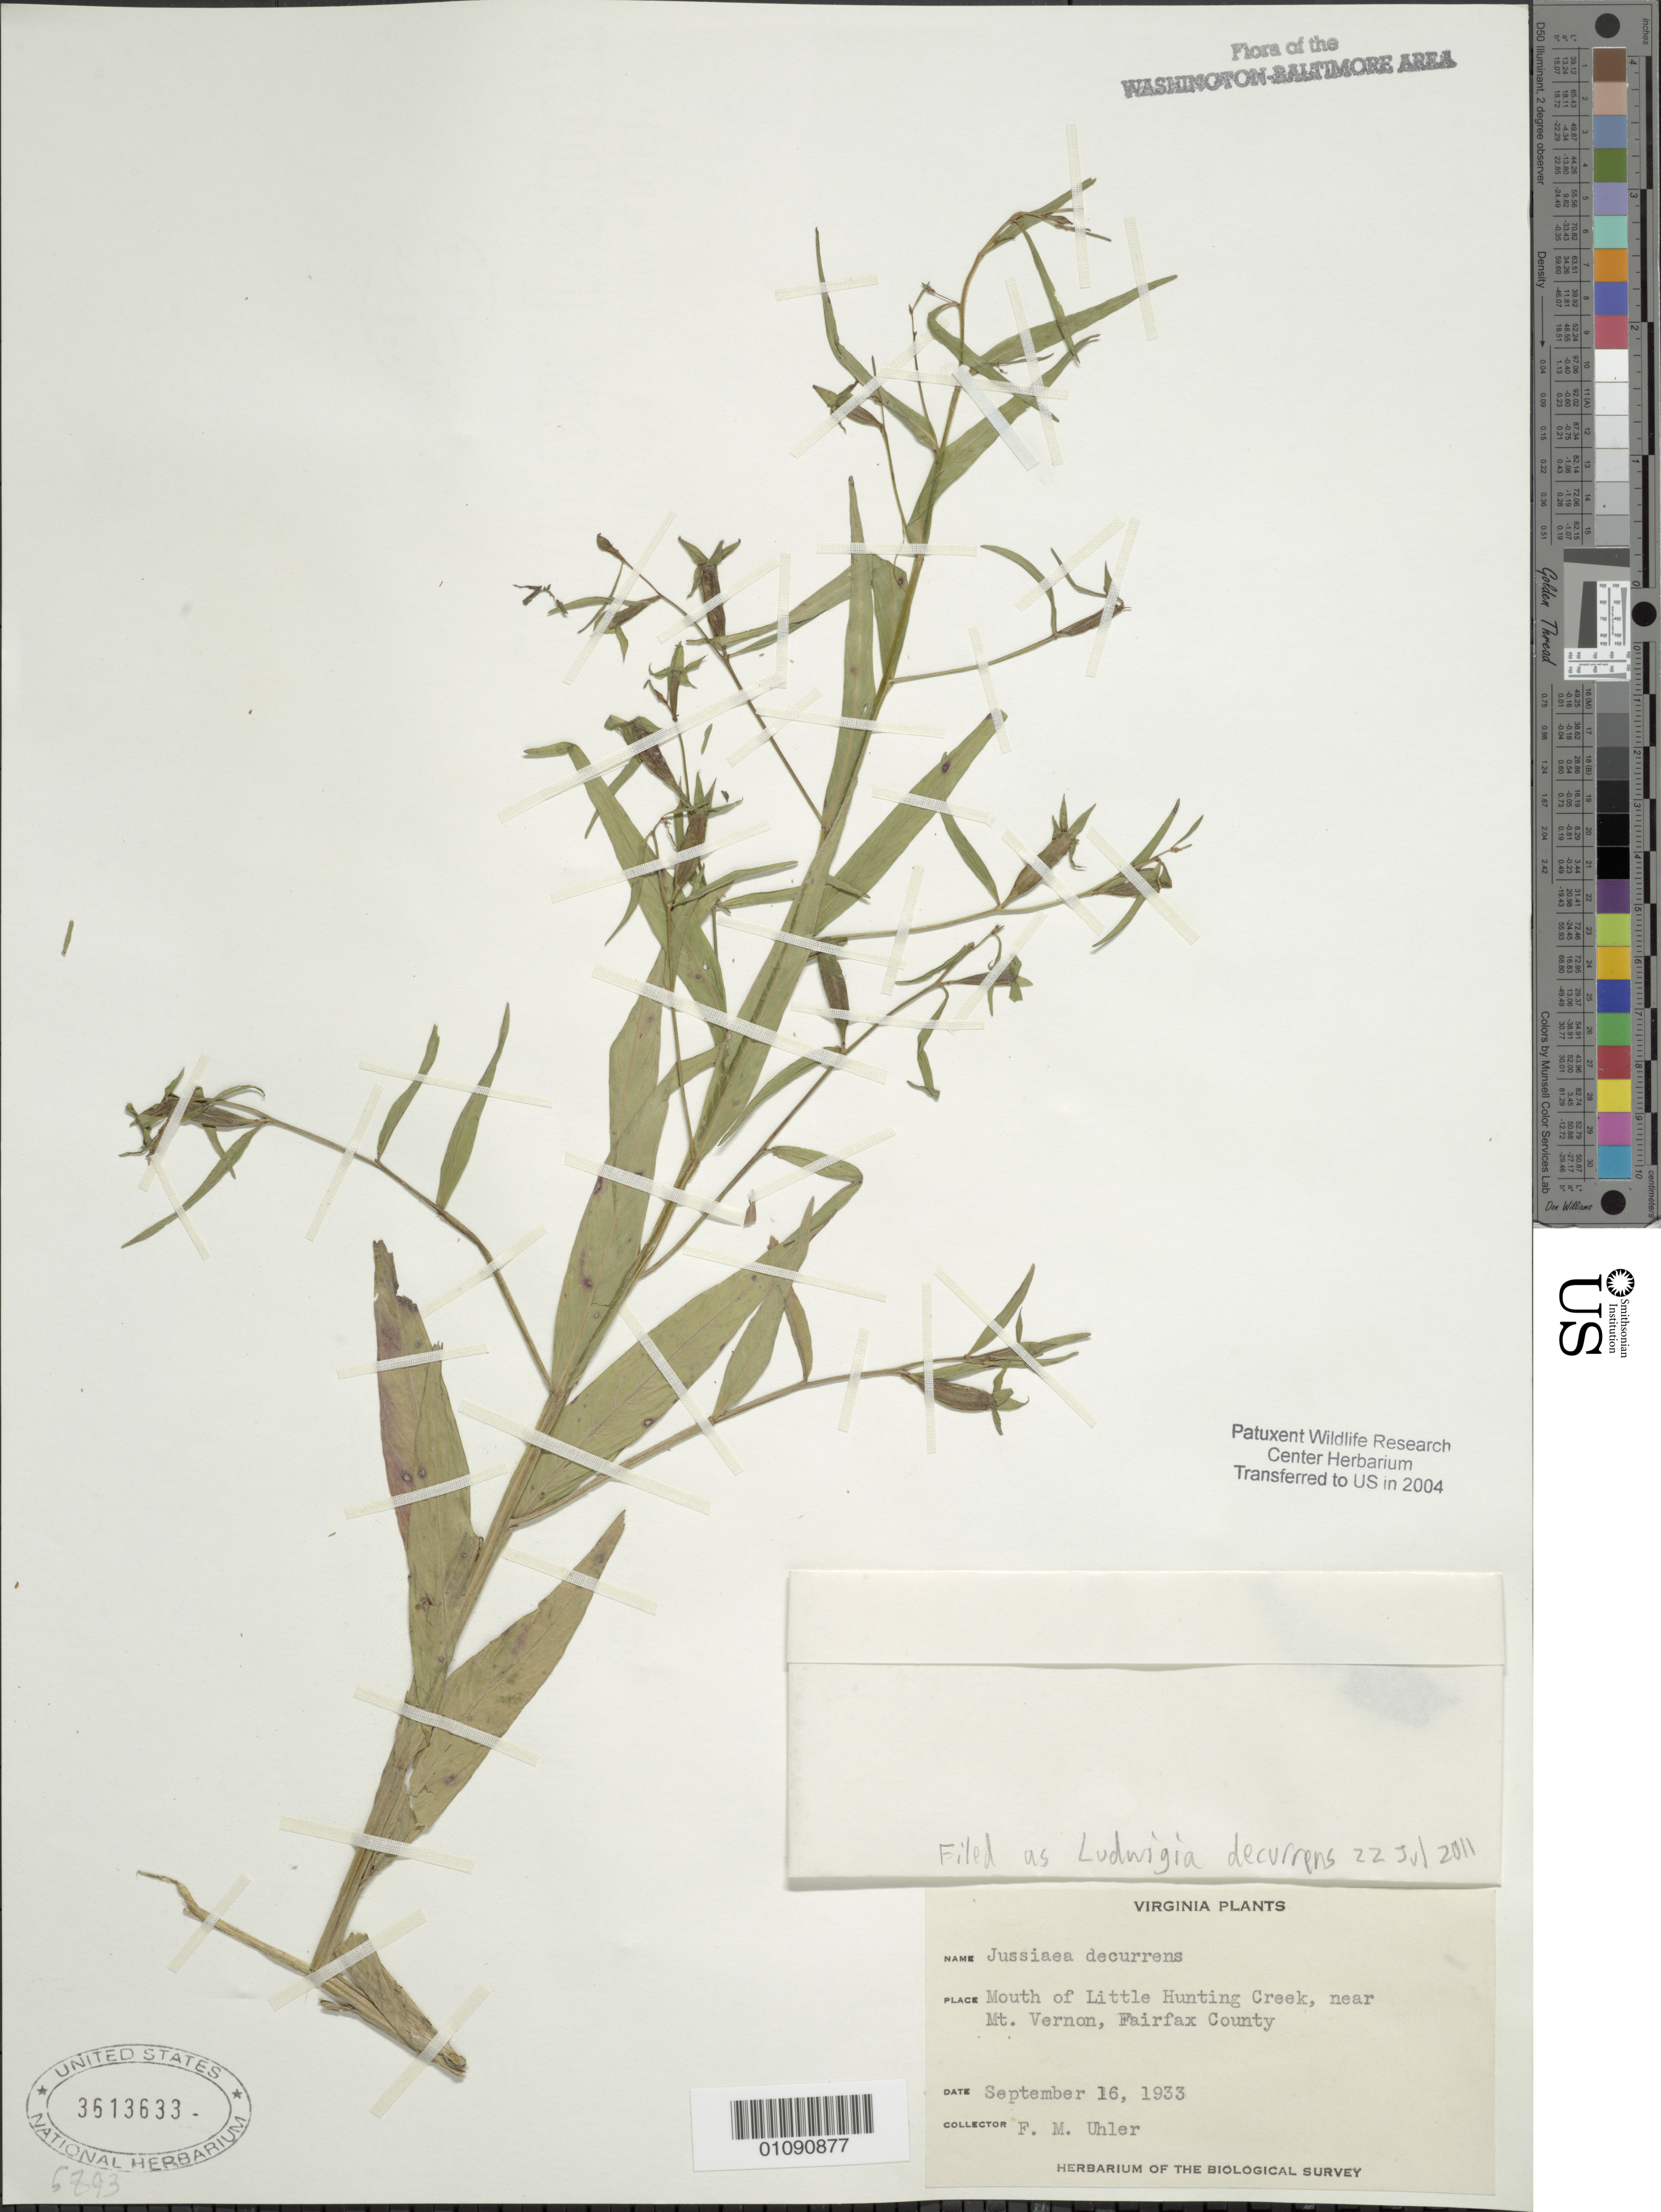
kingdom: Plantae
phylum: Tracheophyta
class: Magnoliopsida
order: Myrtales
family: Onagraceae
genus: Ludwigia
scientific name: Ludwigia decurrens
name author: Walter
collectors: F. M. Uhler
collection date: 1933-09-16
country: United States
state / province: Virginia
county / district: Fairfax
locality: Mouth of Little Hunting Creek, near Mt. Vernon.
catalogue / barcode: US 3613633